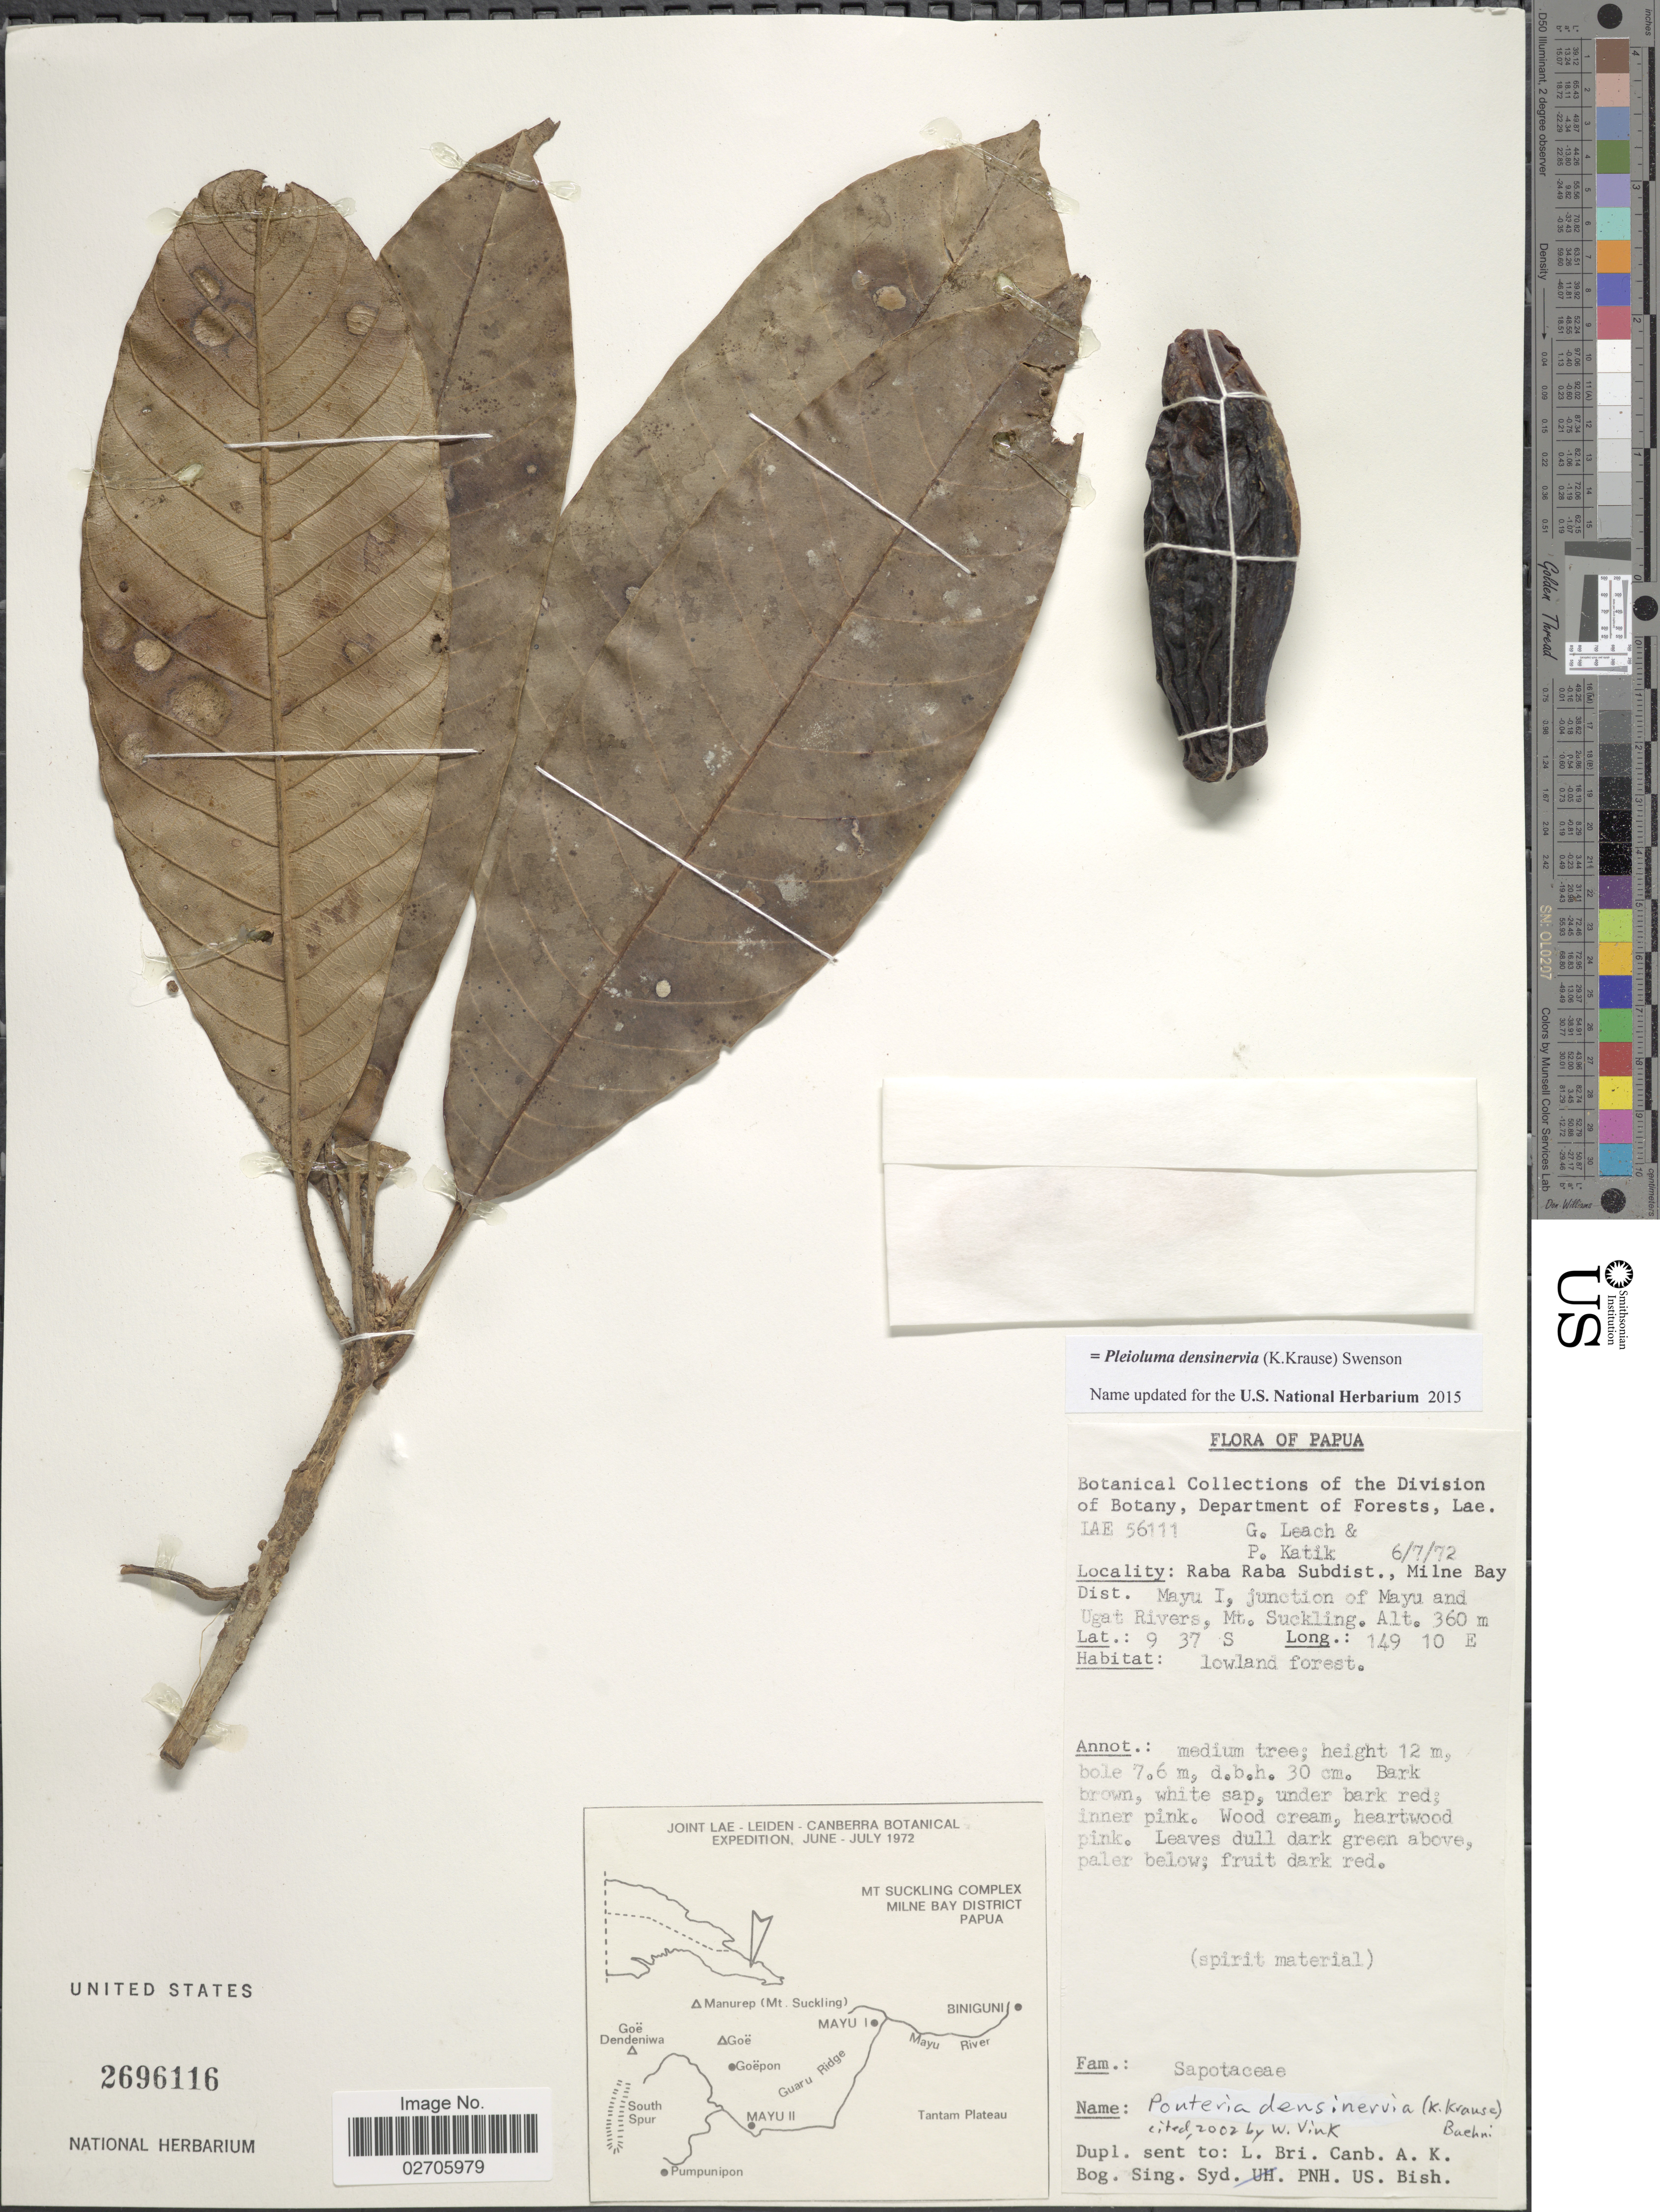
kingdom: Plantae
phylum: Tracheophyta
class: Magnoliopsida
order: Ericales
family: Sapotaceae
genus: Pleioluma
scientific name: Pleioluma densinervia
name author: (K. Krause) Swenson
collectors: G. Leach & P. Katik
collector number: LAE56111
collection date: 1972-07-06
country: Papua New Guinea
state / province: Milne Bay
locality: Papua. Raba Raba Subdist., Milne Bay Dist. Mayu I, junction of Mayu and Ugat Rivers, Mt. Suckling.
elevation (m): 360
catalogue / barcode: US 2696116